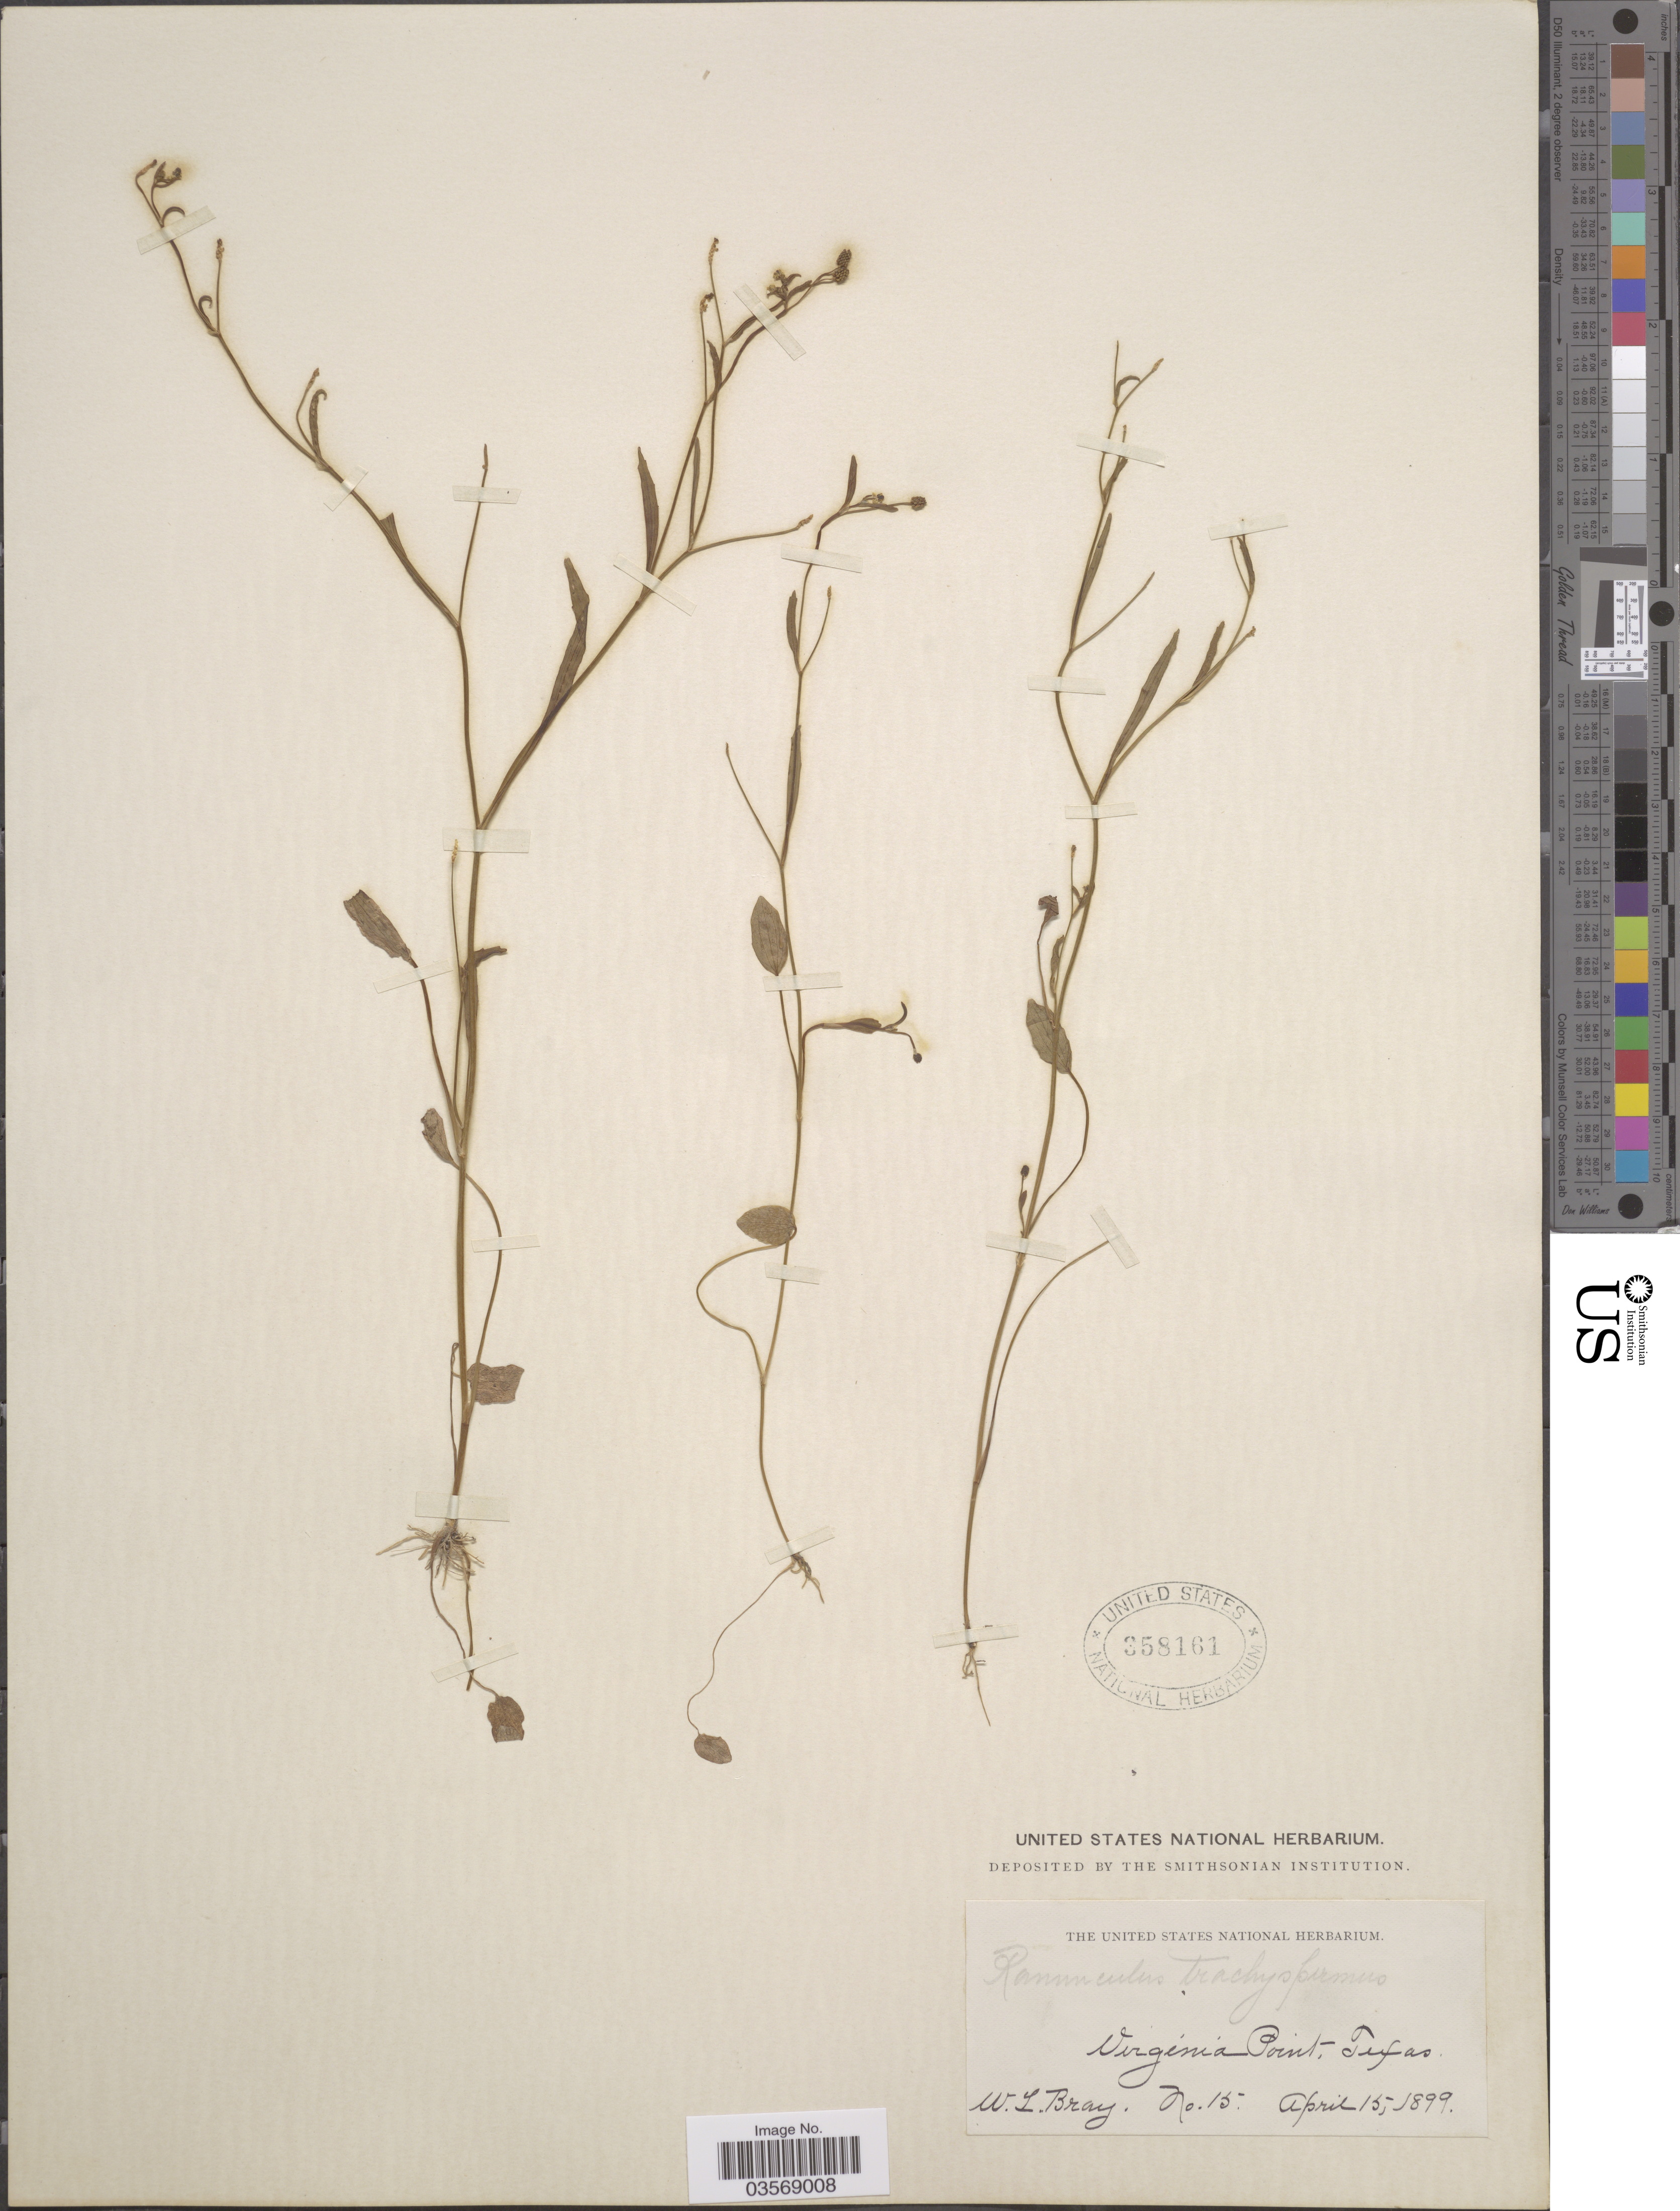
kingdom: Plantae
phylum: Tracheophyta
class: Magnoliopsida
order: Ranunculales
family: Ranunculaceae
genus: Ranunculus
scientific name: Ranunculus pusillus var. angustifolius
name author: (Engelm.) L.D. Benson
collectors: W. L. Bray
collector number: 15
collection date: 1899-04-15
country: United States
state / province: Texas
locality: Virginia Point.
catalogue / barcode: US 358161